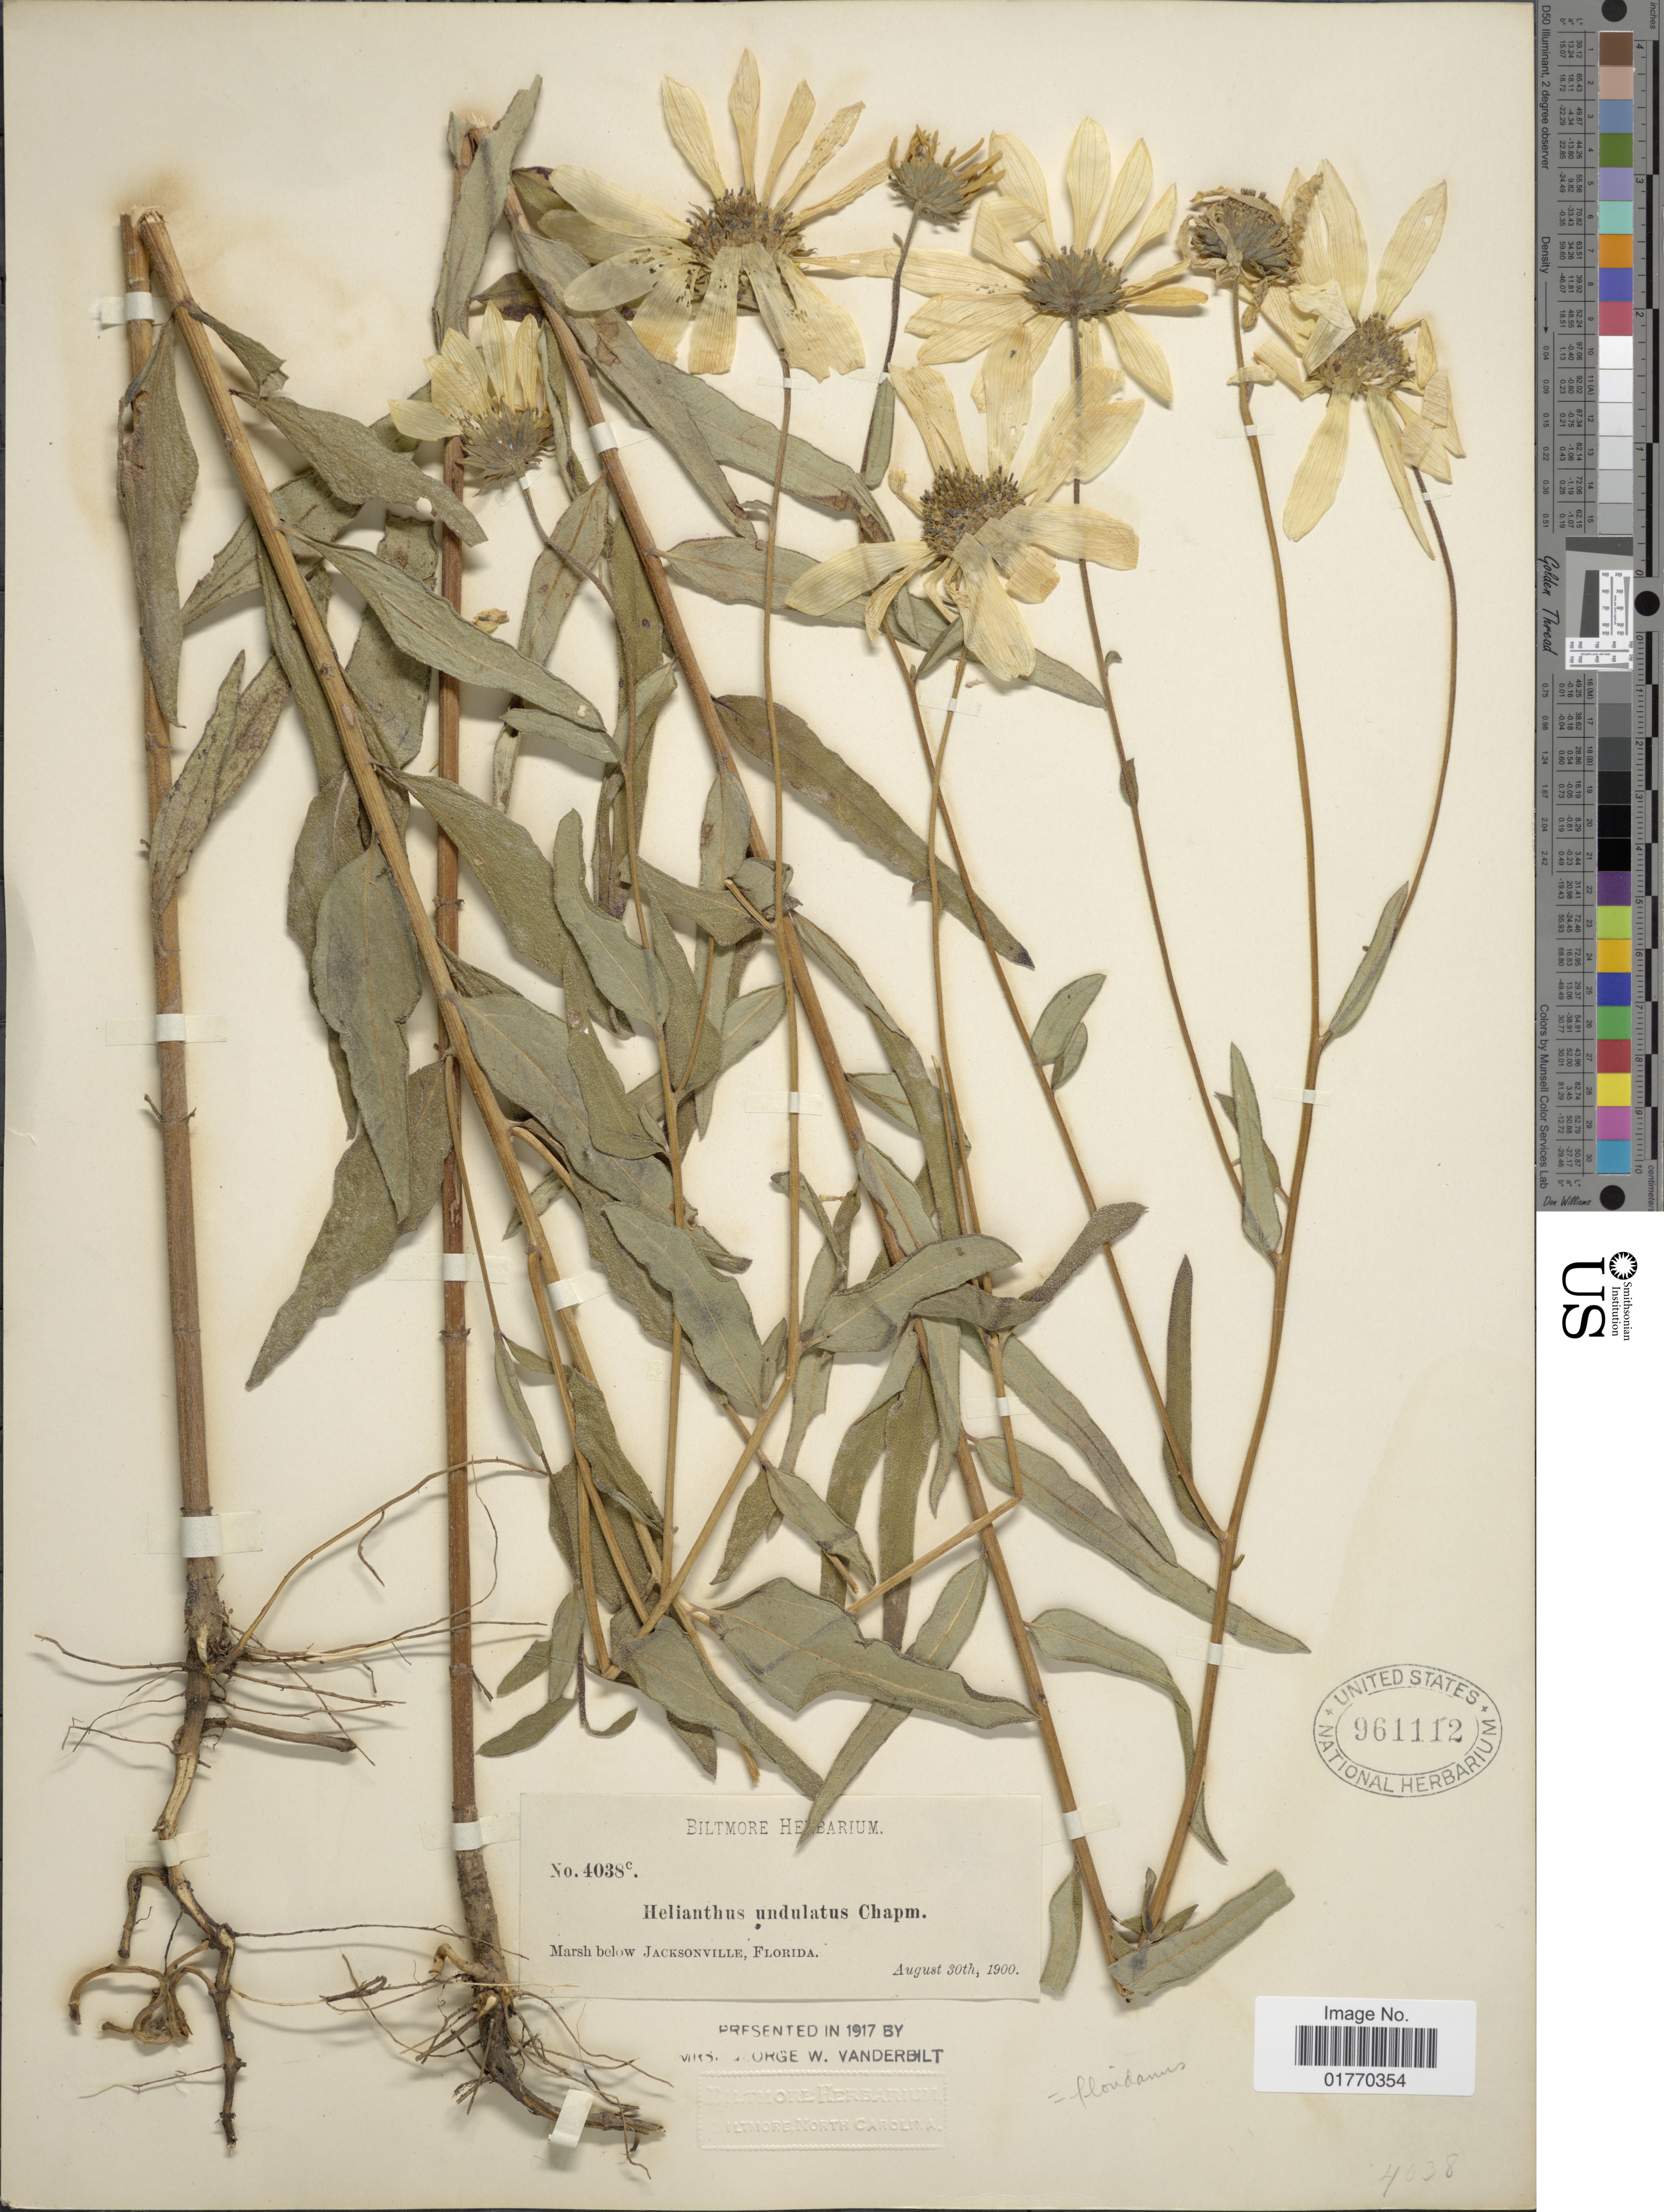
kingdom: Plantae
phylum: Tracheophyta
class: Magnoliopsida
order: Asterales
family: Asteraceae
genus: Helianthus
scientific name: Helianthus floridanus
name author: A. Gray ex Chapm.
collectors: ex herb. Biltmore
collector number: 4038c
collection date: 1900-08-30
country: United States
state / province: Florida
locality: Marsh below Jacksonville, Florida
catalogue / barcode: US 961112